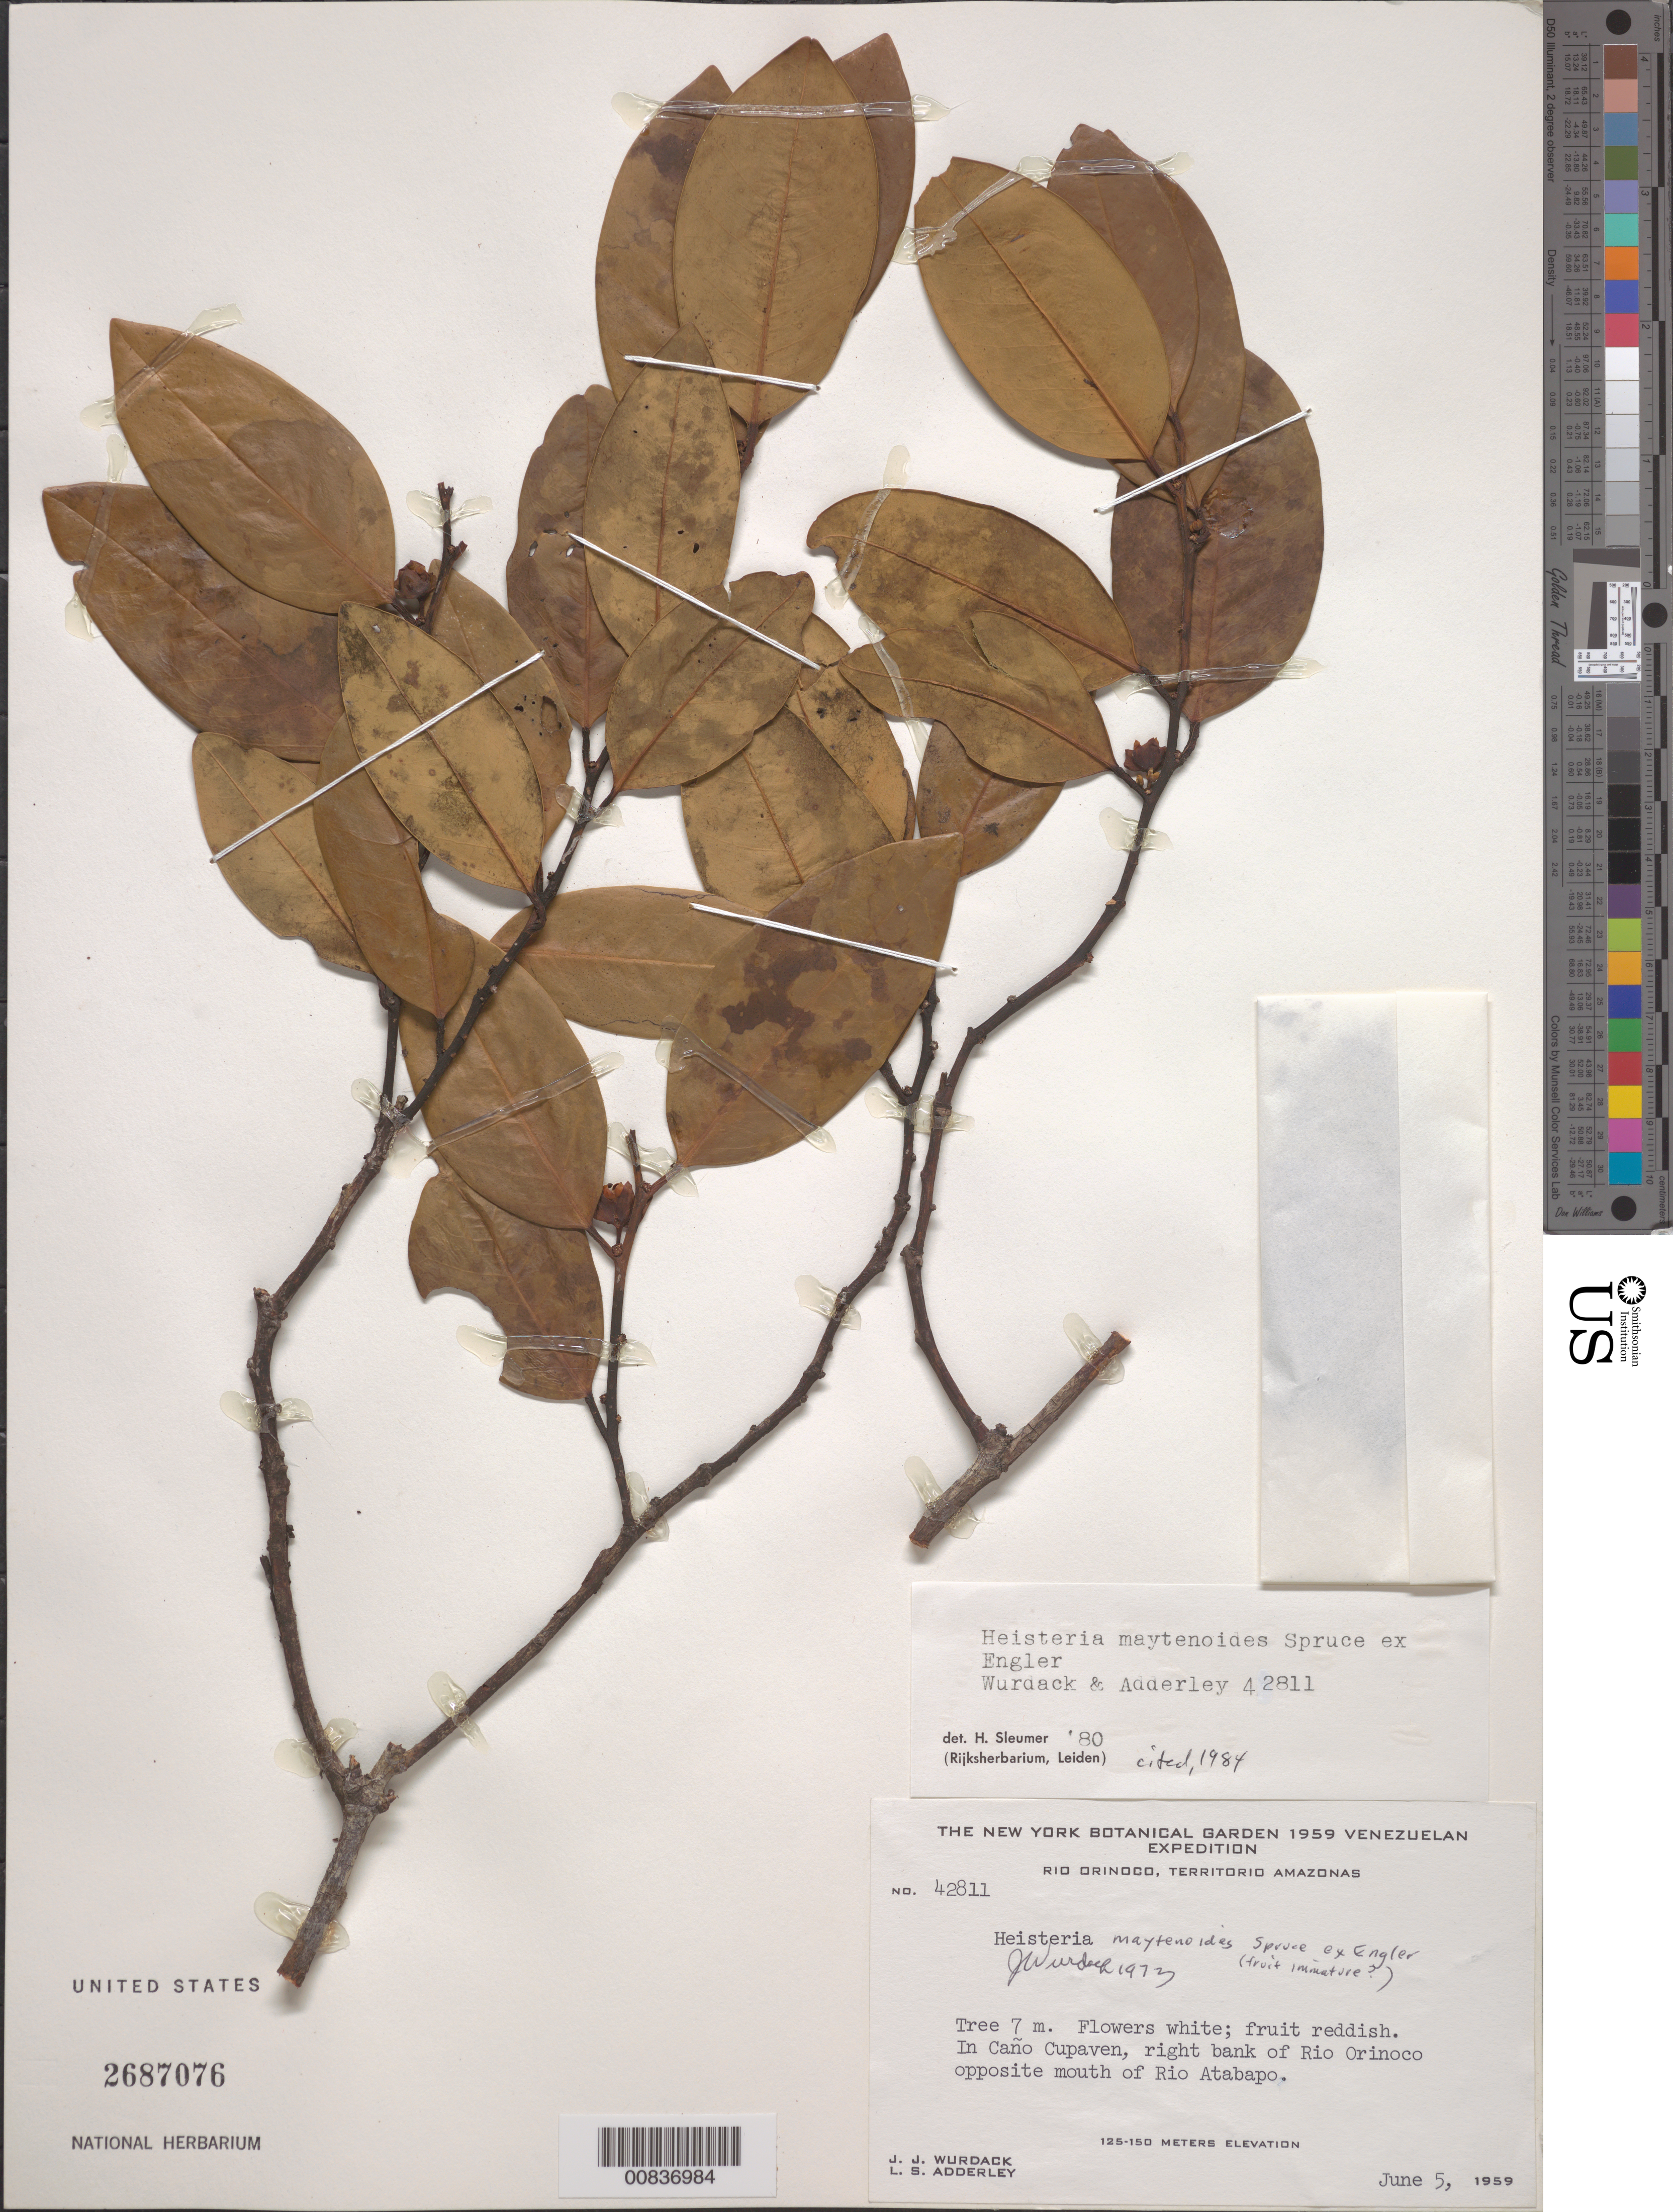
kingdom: Plantae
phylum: Tracheophyta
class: Magnoliopsida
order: Santalales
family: Erythropalaceae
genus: Heisteria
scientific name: Heisteria maytenoides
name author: Spruce ex Engl.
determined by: Sleumer, H. O.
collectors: J. J. Wurdack & L. S. Adderley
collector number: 42811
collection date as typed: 5-Jun-59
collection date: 1959-06-05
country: Venezuela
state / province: Amazonas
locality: Caño Cupaven, right bank of Río Orinoco opposite mouth of Río Atabapo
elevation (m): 125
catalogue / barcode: US 2687076